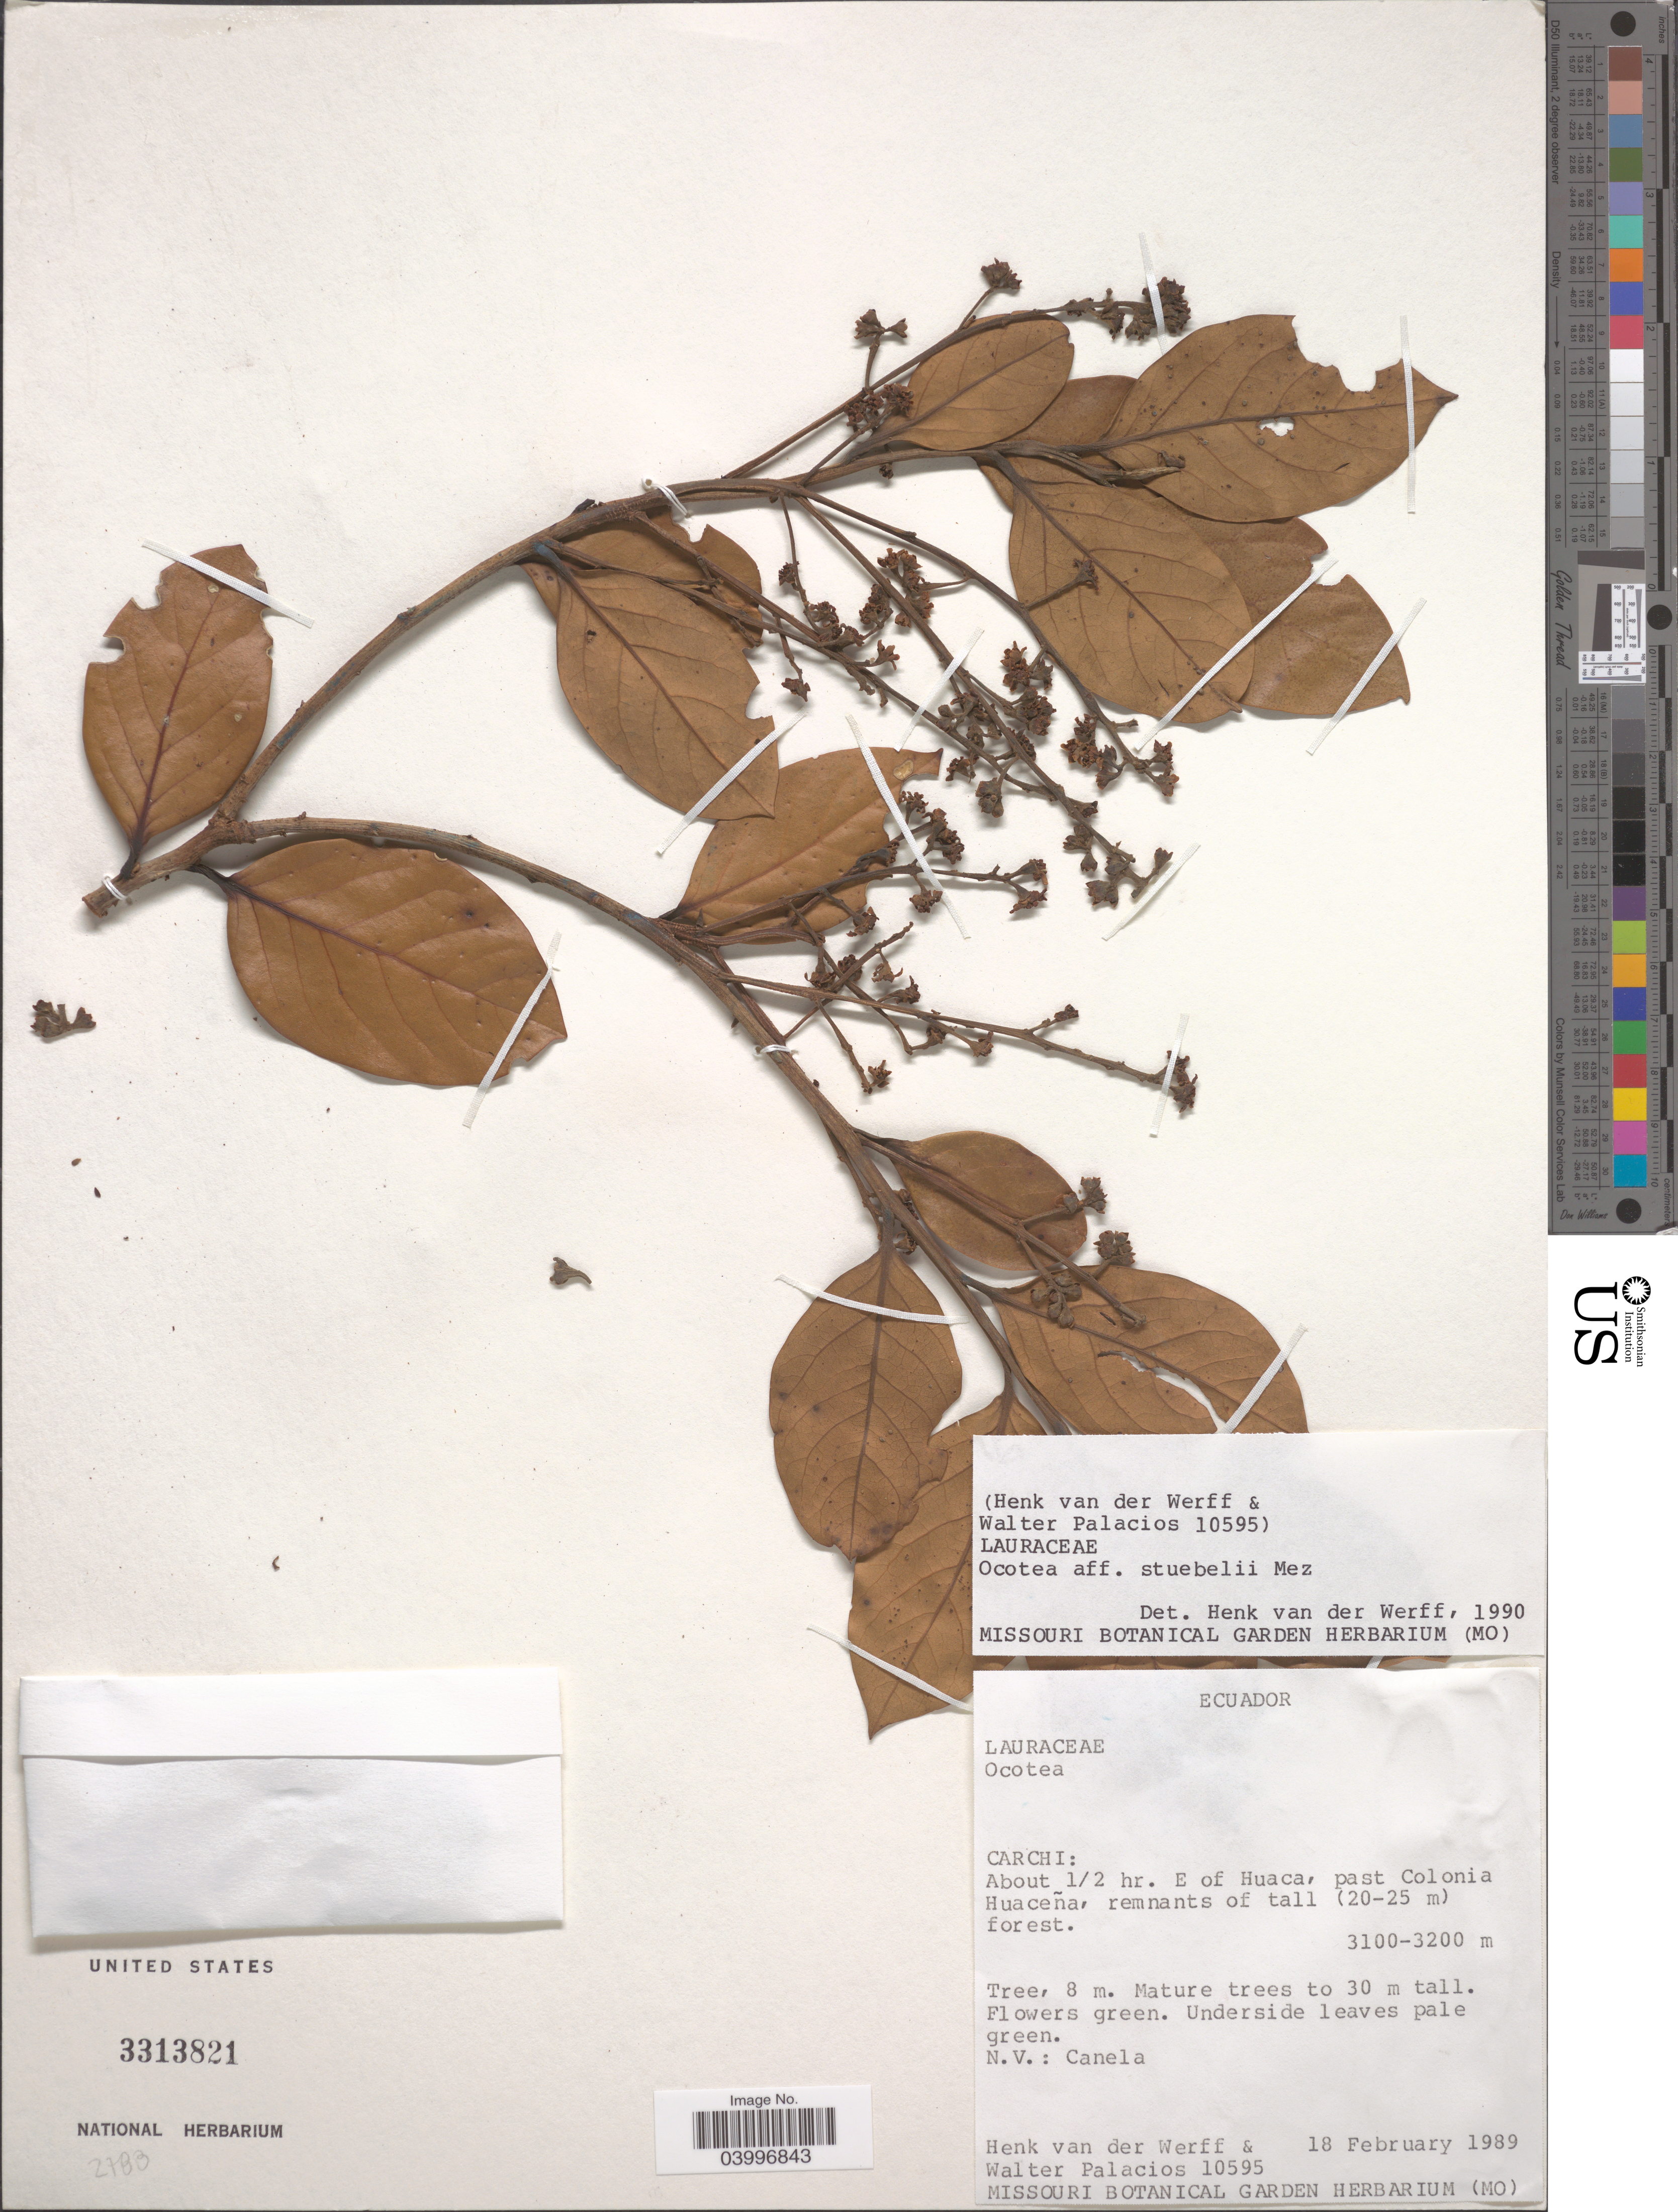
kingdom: Plantae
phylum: Tracheophyta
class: Magnoliopsida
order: Laurales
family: Lauraceae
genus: Ocotea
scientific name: Ocotea stuebelii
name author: Mez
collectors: H. van der Werff & W. Palacios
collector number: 10595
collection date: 1989-02-18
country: Ecuador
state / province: Carchi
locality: About ½ hr. E of Huaca, past Colonia Huaceña.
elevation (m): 3100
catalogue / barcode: US 3313821